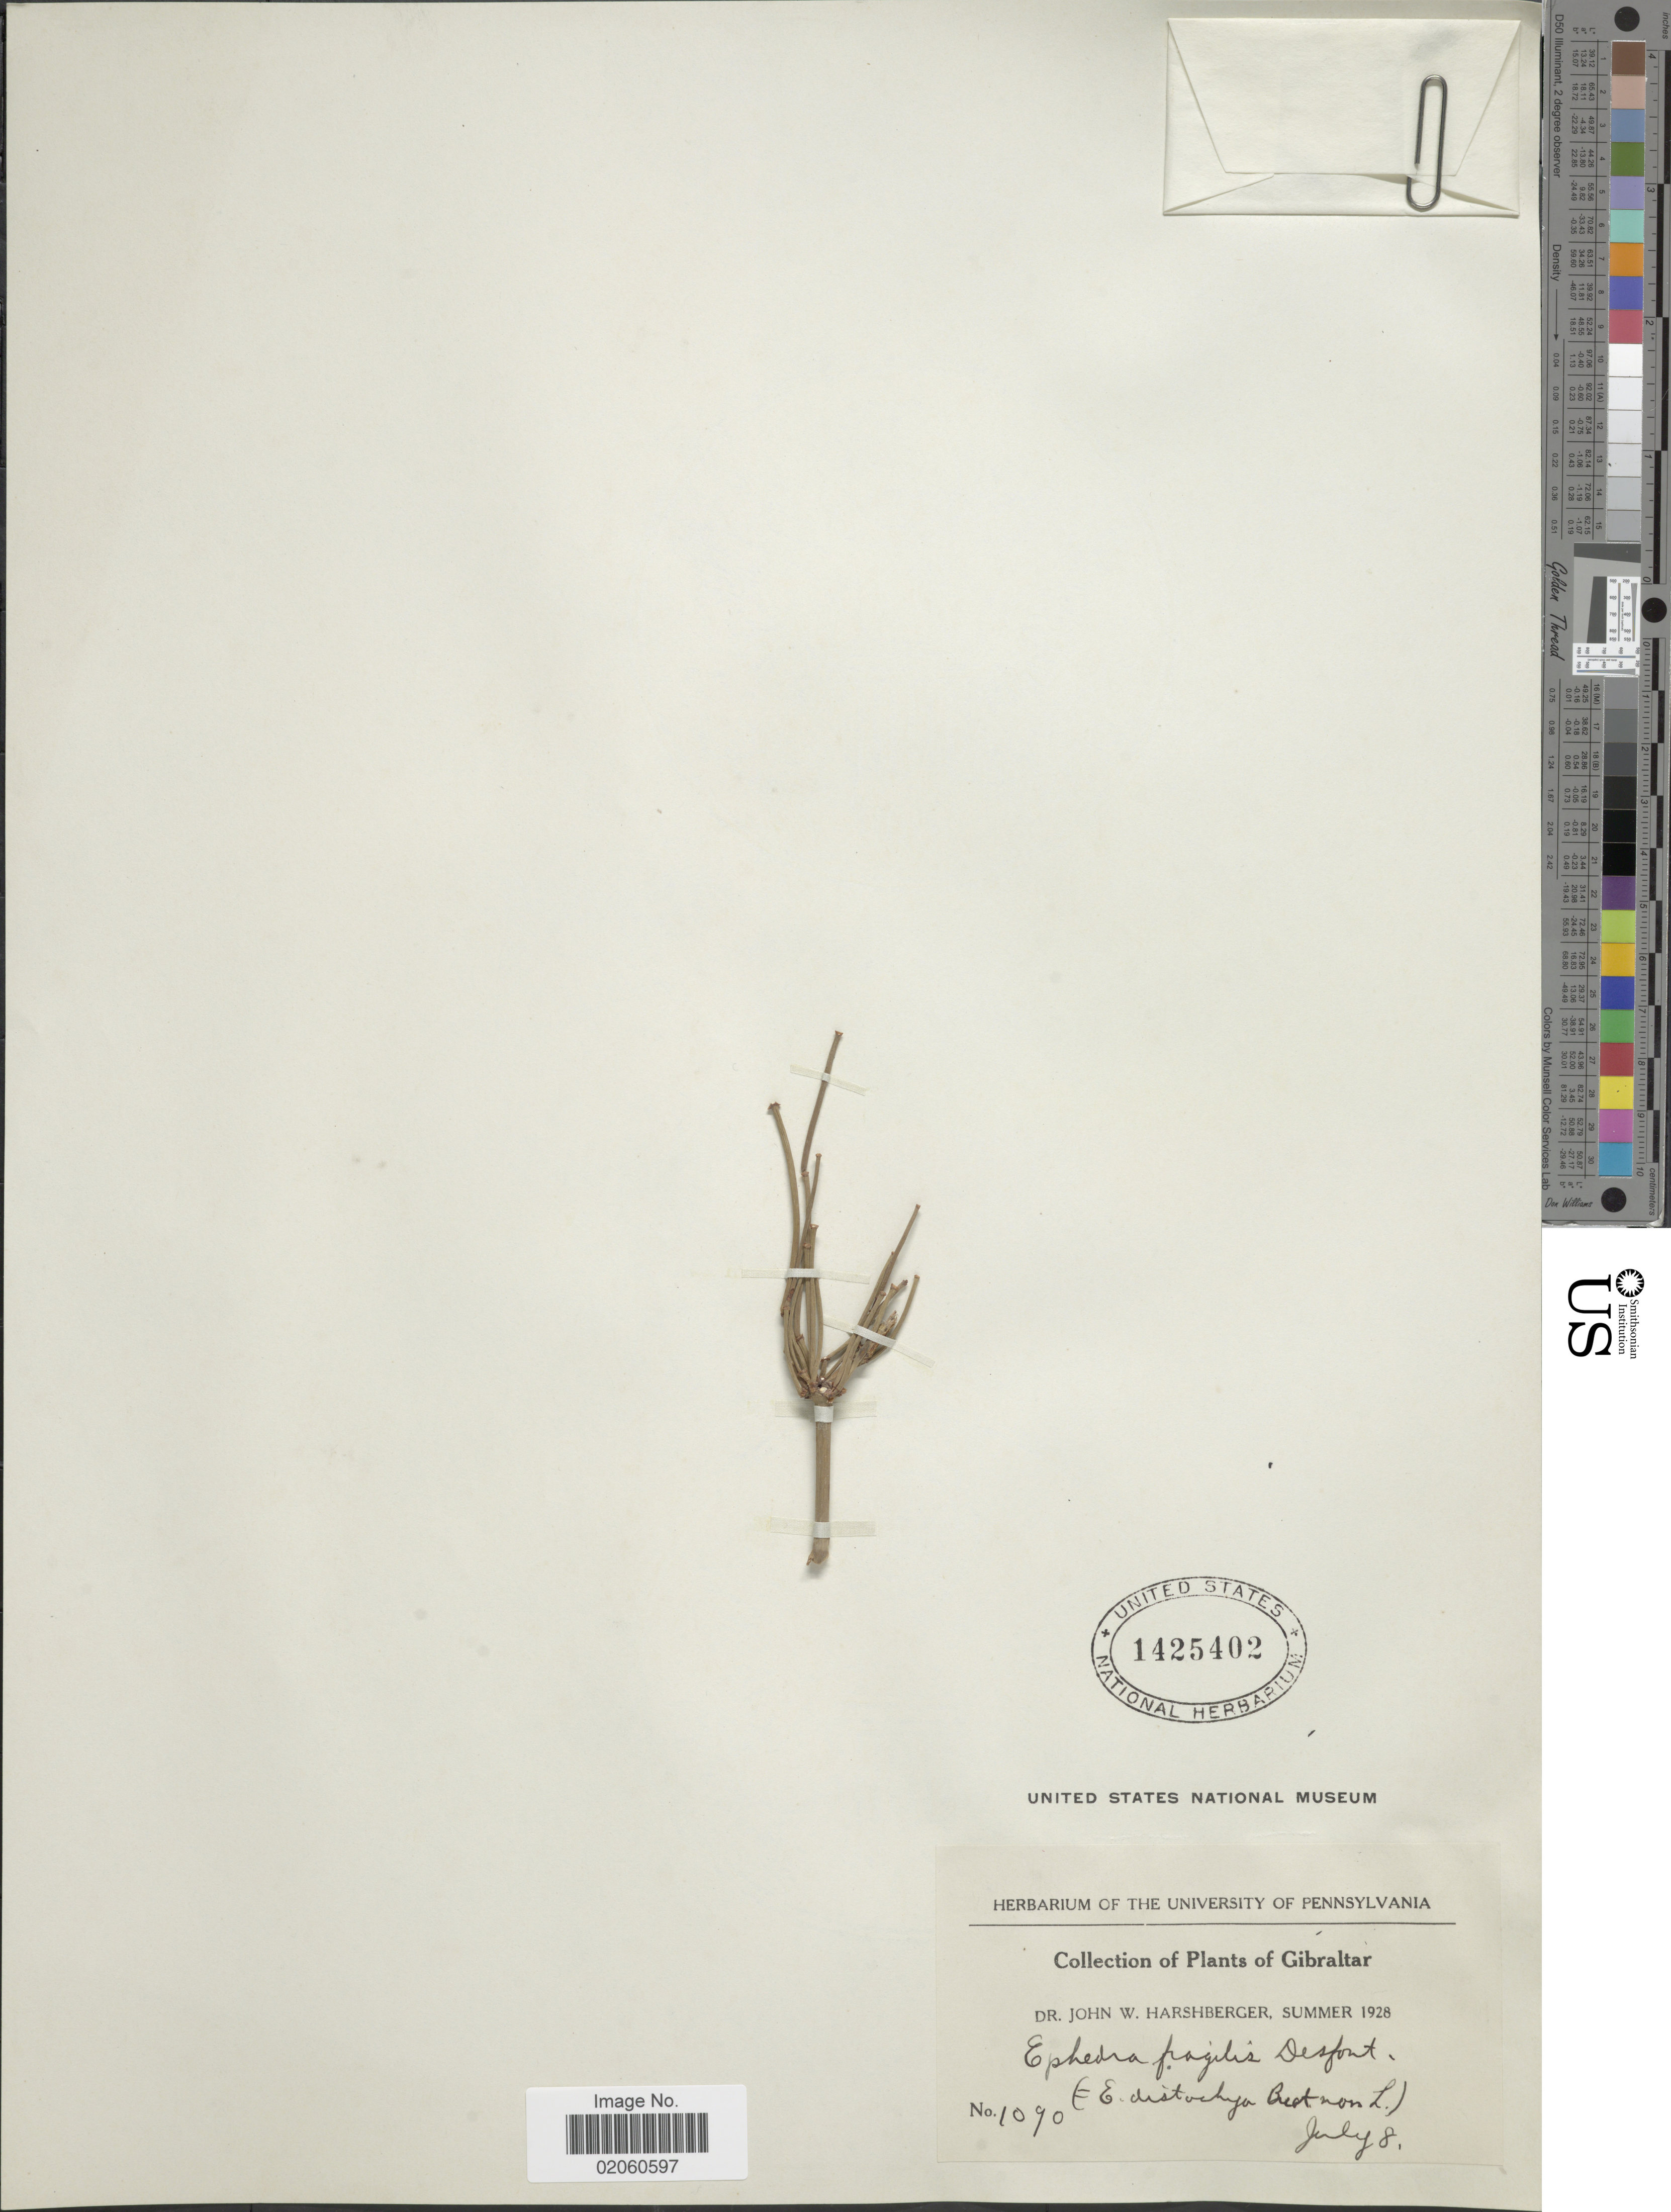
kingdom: Plantae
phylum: Tracheophyta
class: Gnetopsida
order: Ephedrales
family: Ephedraceae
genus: Ephedra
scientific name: Ephedra fragilis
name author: Desf.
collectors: J. W. Harshberger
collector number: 1090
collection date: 1928-07-08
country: Gibraltar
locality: Gibraltar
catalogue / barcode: US 1425402